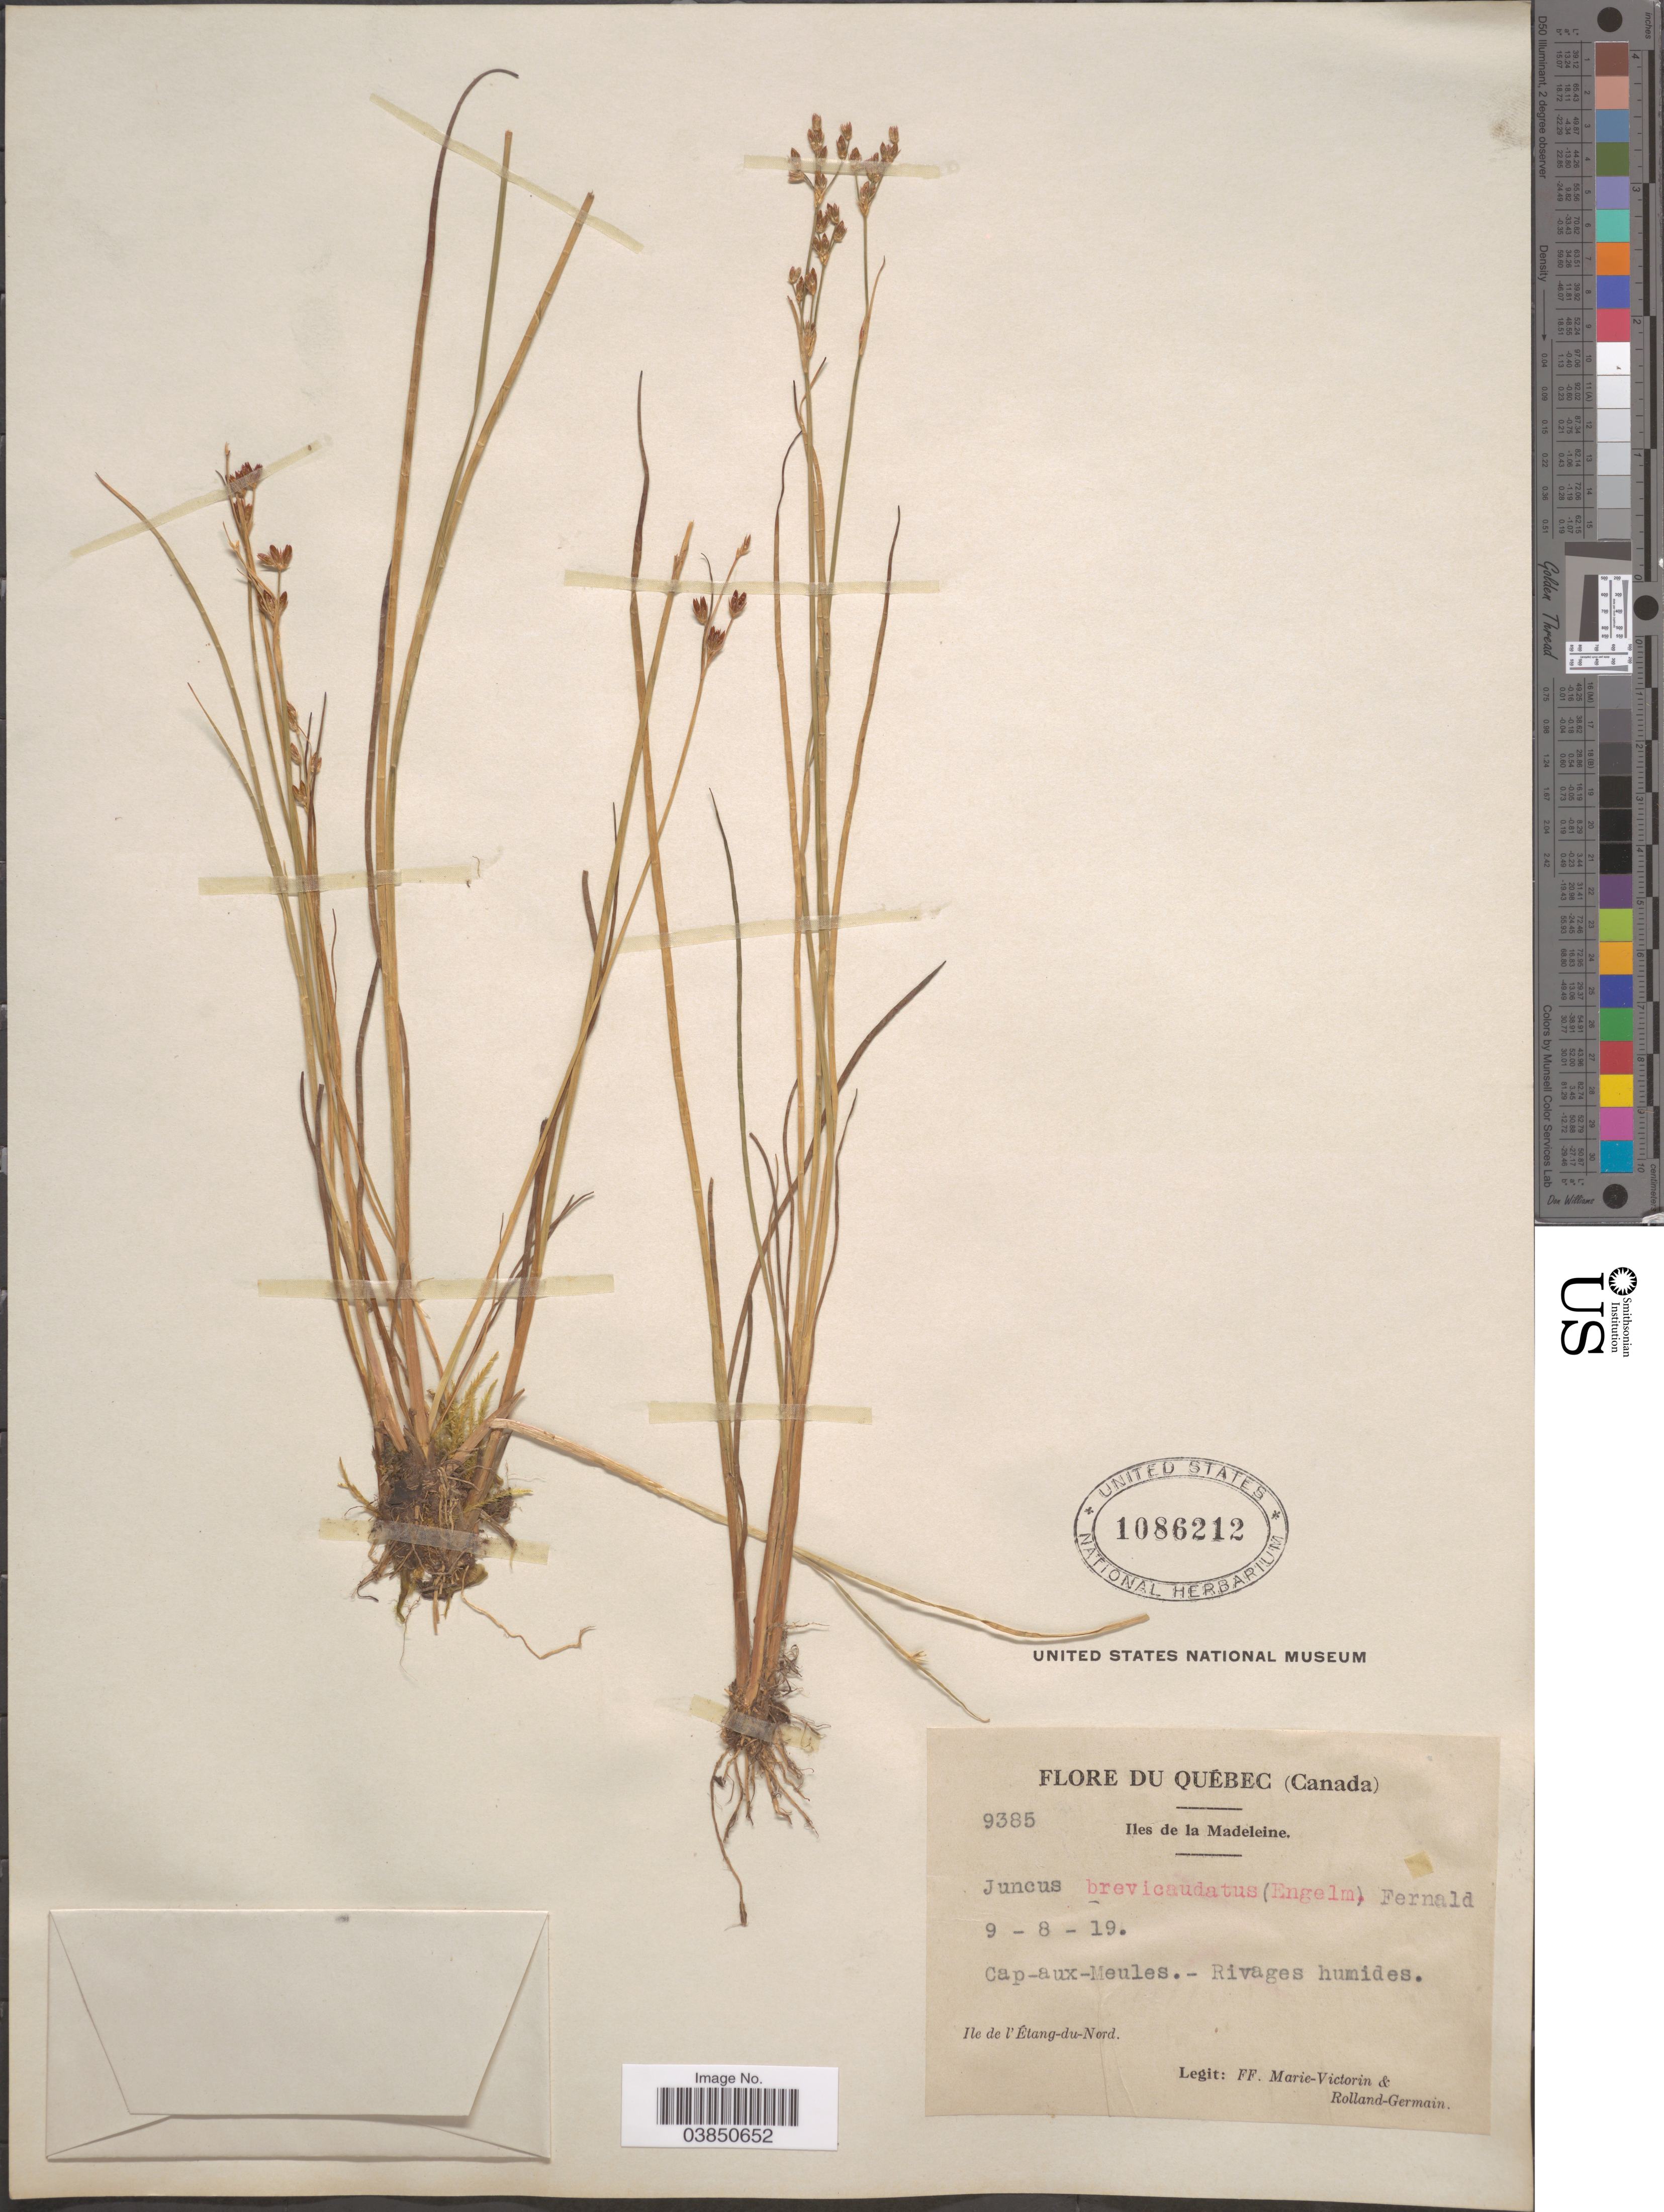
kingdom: Plantae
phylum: Tracheophyta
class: Liliopsida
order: Poales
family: Juncaceae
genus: Juncus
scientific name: Juncus brevicaudatus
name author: (Engelm.) Fernald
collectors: F. Marie-Victorin & Rolland-Germain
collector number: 9385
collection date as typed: Transcribed d/m/y: 9/8/19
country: Canada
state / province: Quebec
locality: Ile de la Madeleine. Cap-aux-Meules.- Rivages humides. Ile de l'Étang-du-Nord.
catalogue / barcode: US 1086212